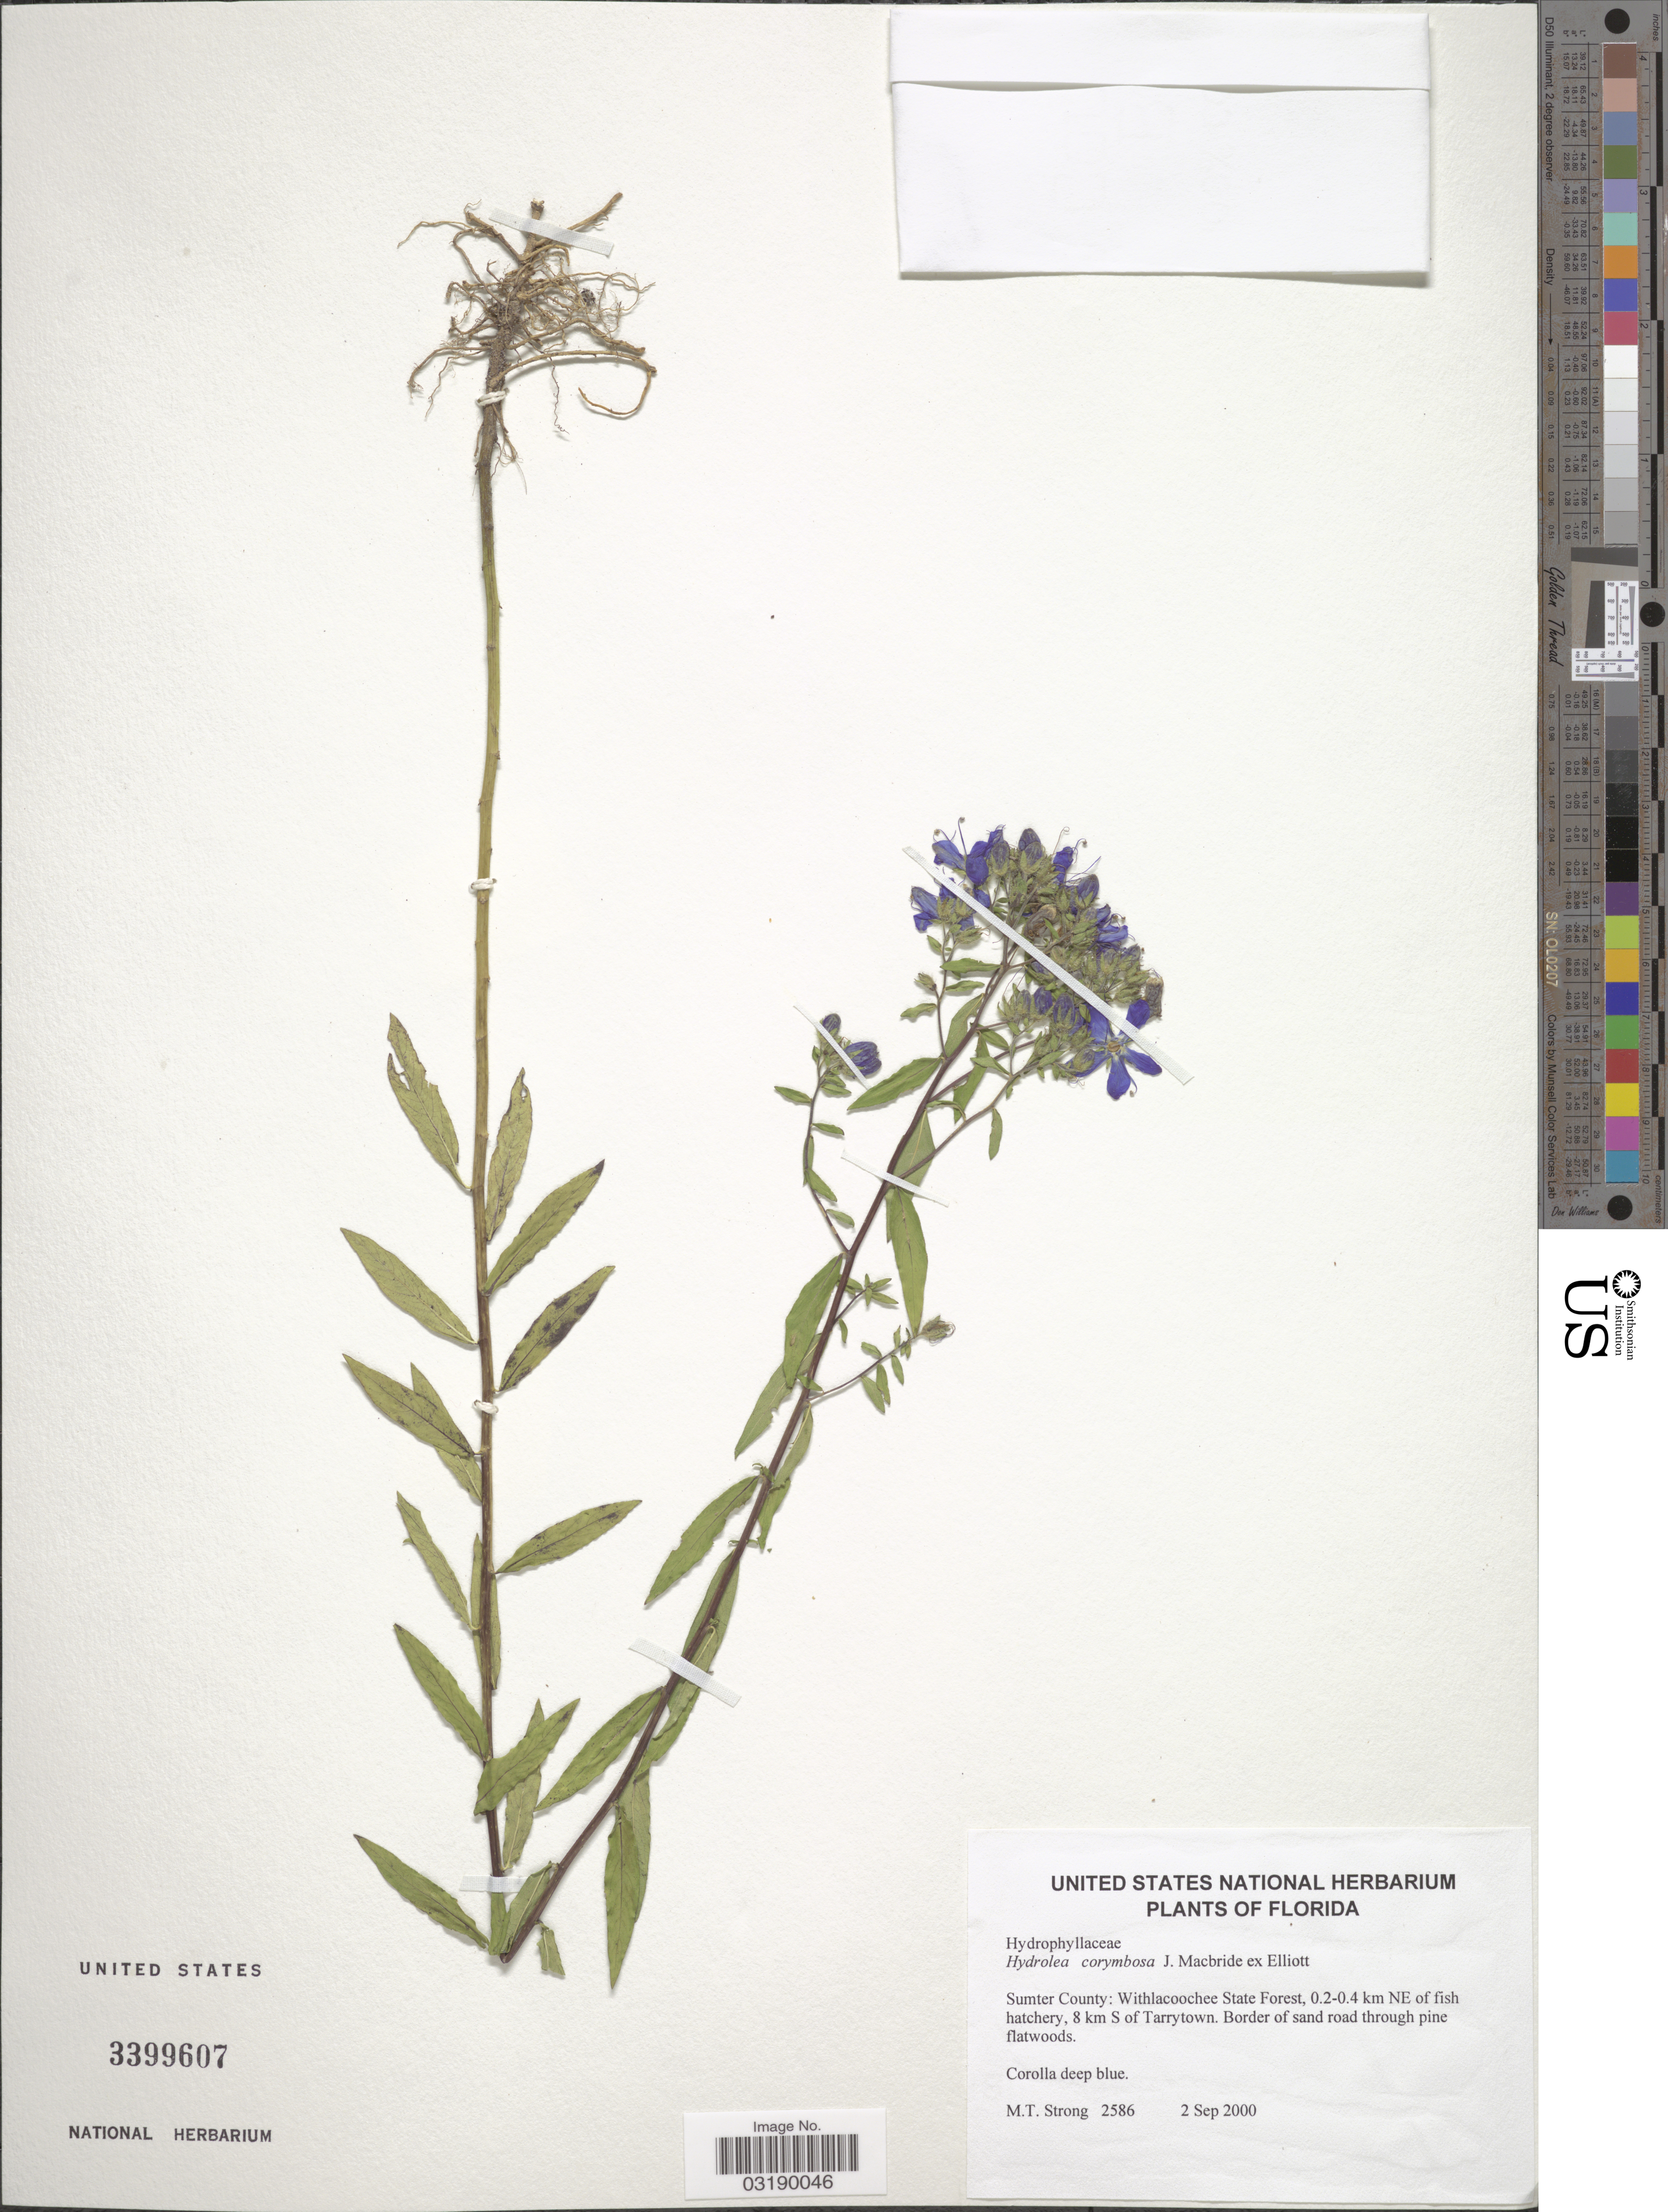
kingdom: Plantae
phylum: Tracheophyta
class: Magnoliopsida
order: Solanales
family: Hydroleaceae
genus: Hydrolea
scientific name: Hydrolea corymbosa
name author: J. Macbr. ex Elliott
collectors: M. T. Strong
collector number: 2586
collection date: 2000-09-02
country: United States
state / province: Florida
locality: Sumter County: Whithlacoochee State Forest, 0.2-0.4 km NE of fish hatchery, 8 km S of Tarrytown. Border of sand road through pine flatwoods.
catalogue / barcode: US 3399607